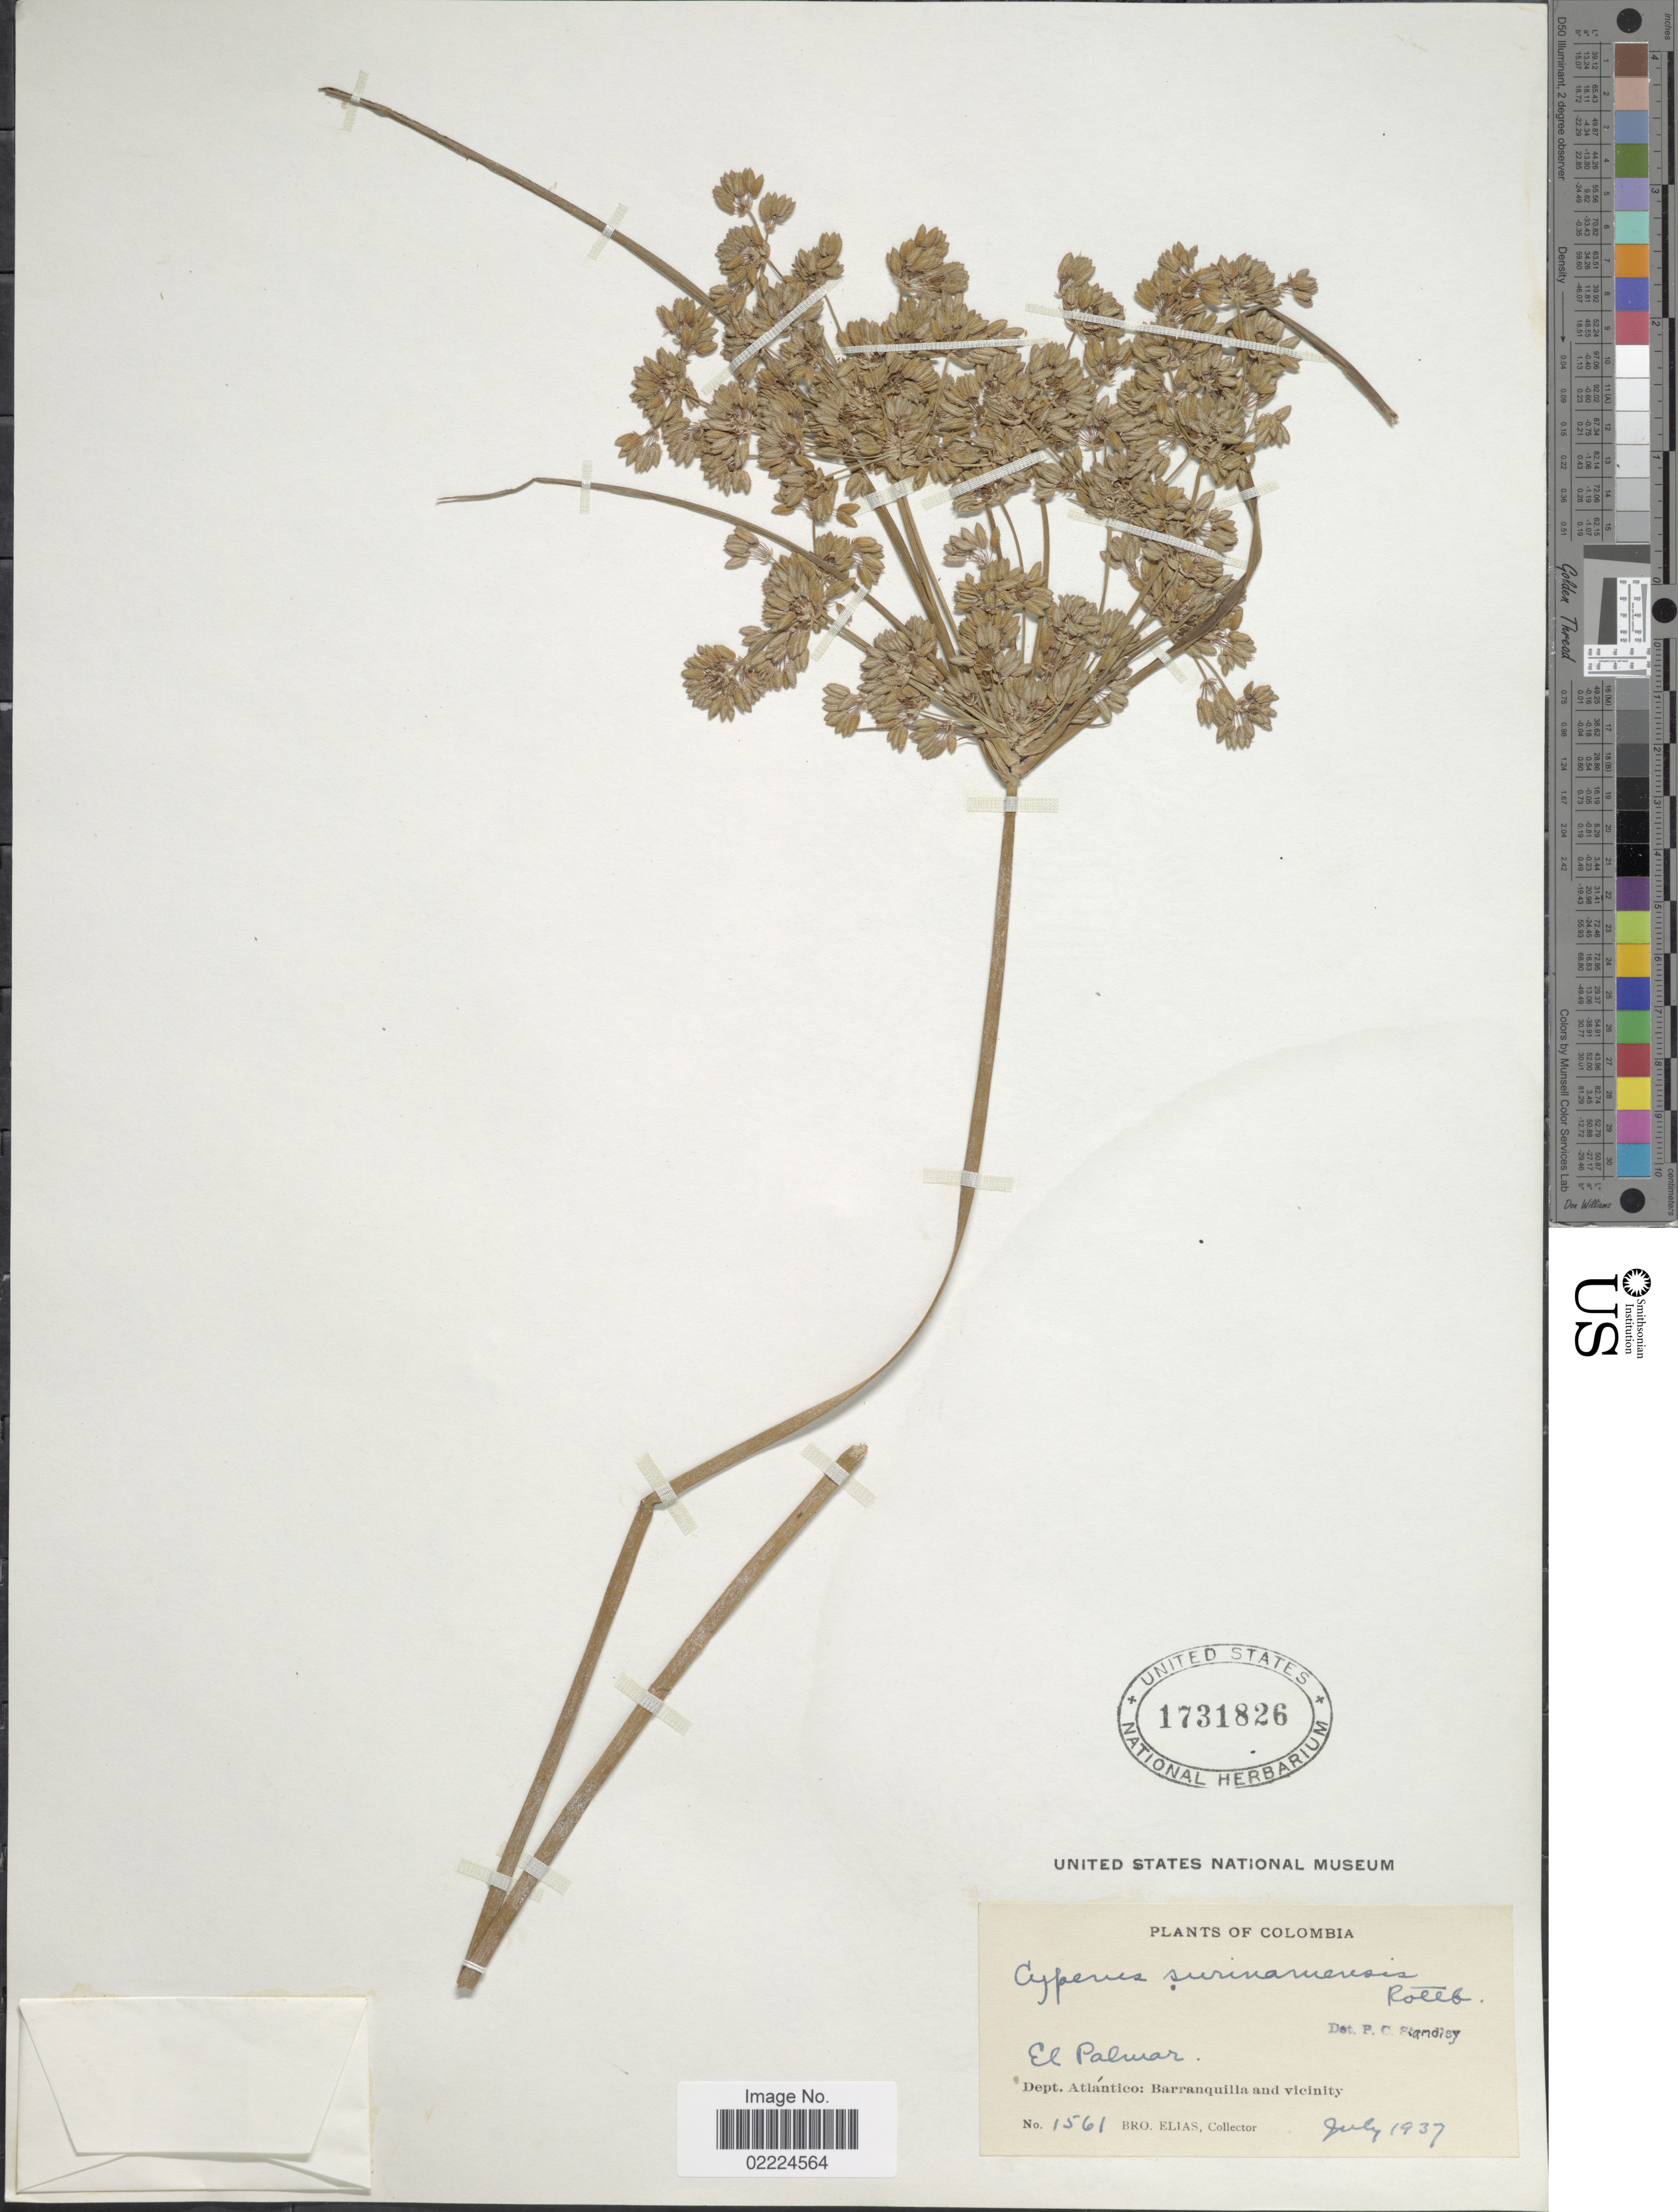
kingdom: Plantae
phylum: Tracheophyta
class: Liliopsida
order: Poales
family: Cyperaceae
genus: Cyperus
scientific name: Cyperus surinamensis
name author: Rottb.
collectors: Bro. Elias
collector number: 1561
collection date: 1937-07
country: Colombia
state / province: Atlántico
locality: El Palmar. Dept. Atlantico: Barranquilla and vicinity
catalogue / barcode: US 1731826